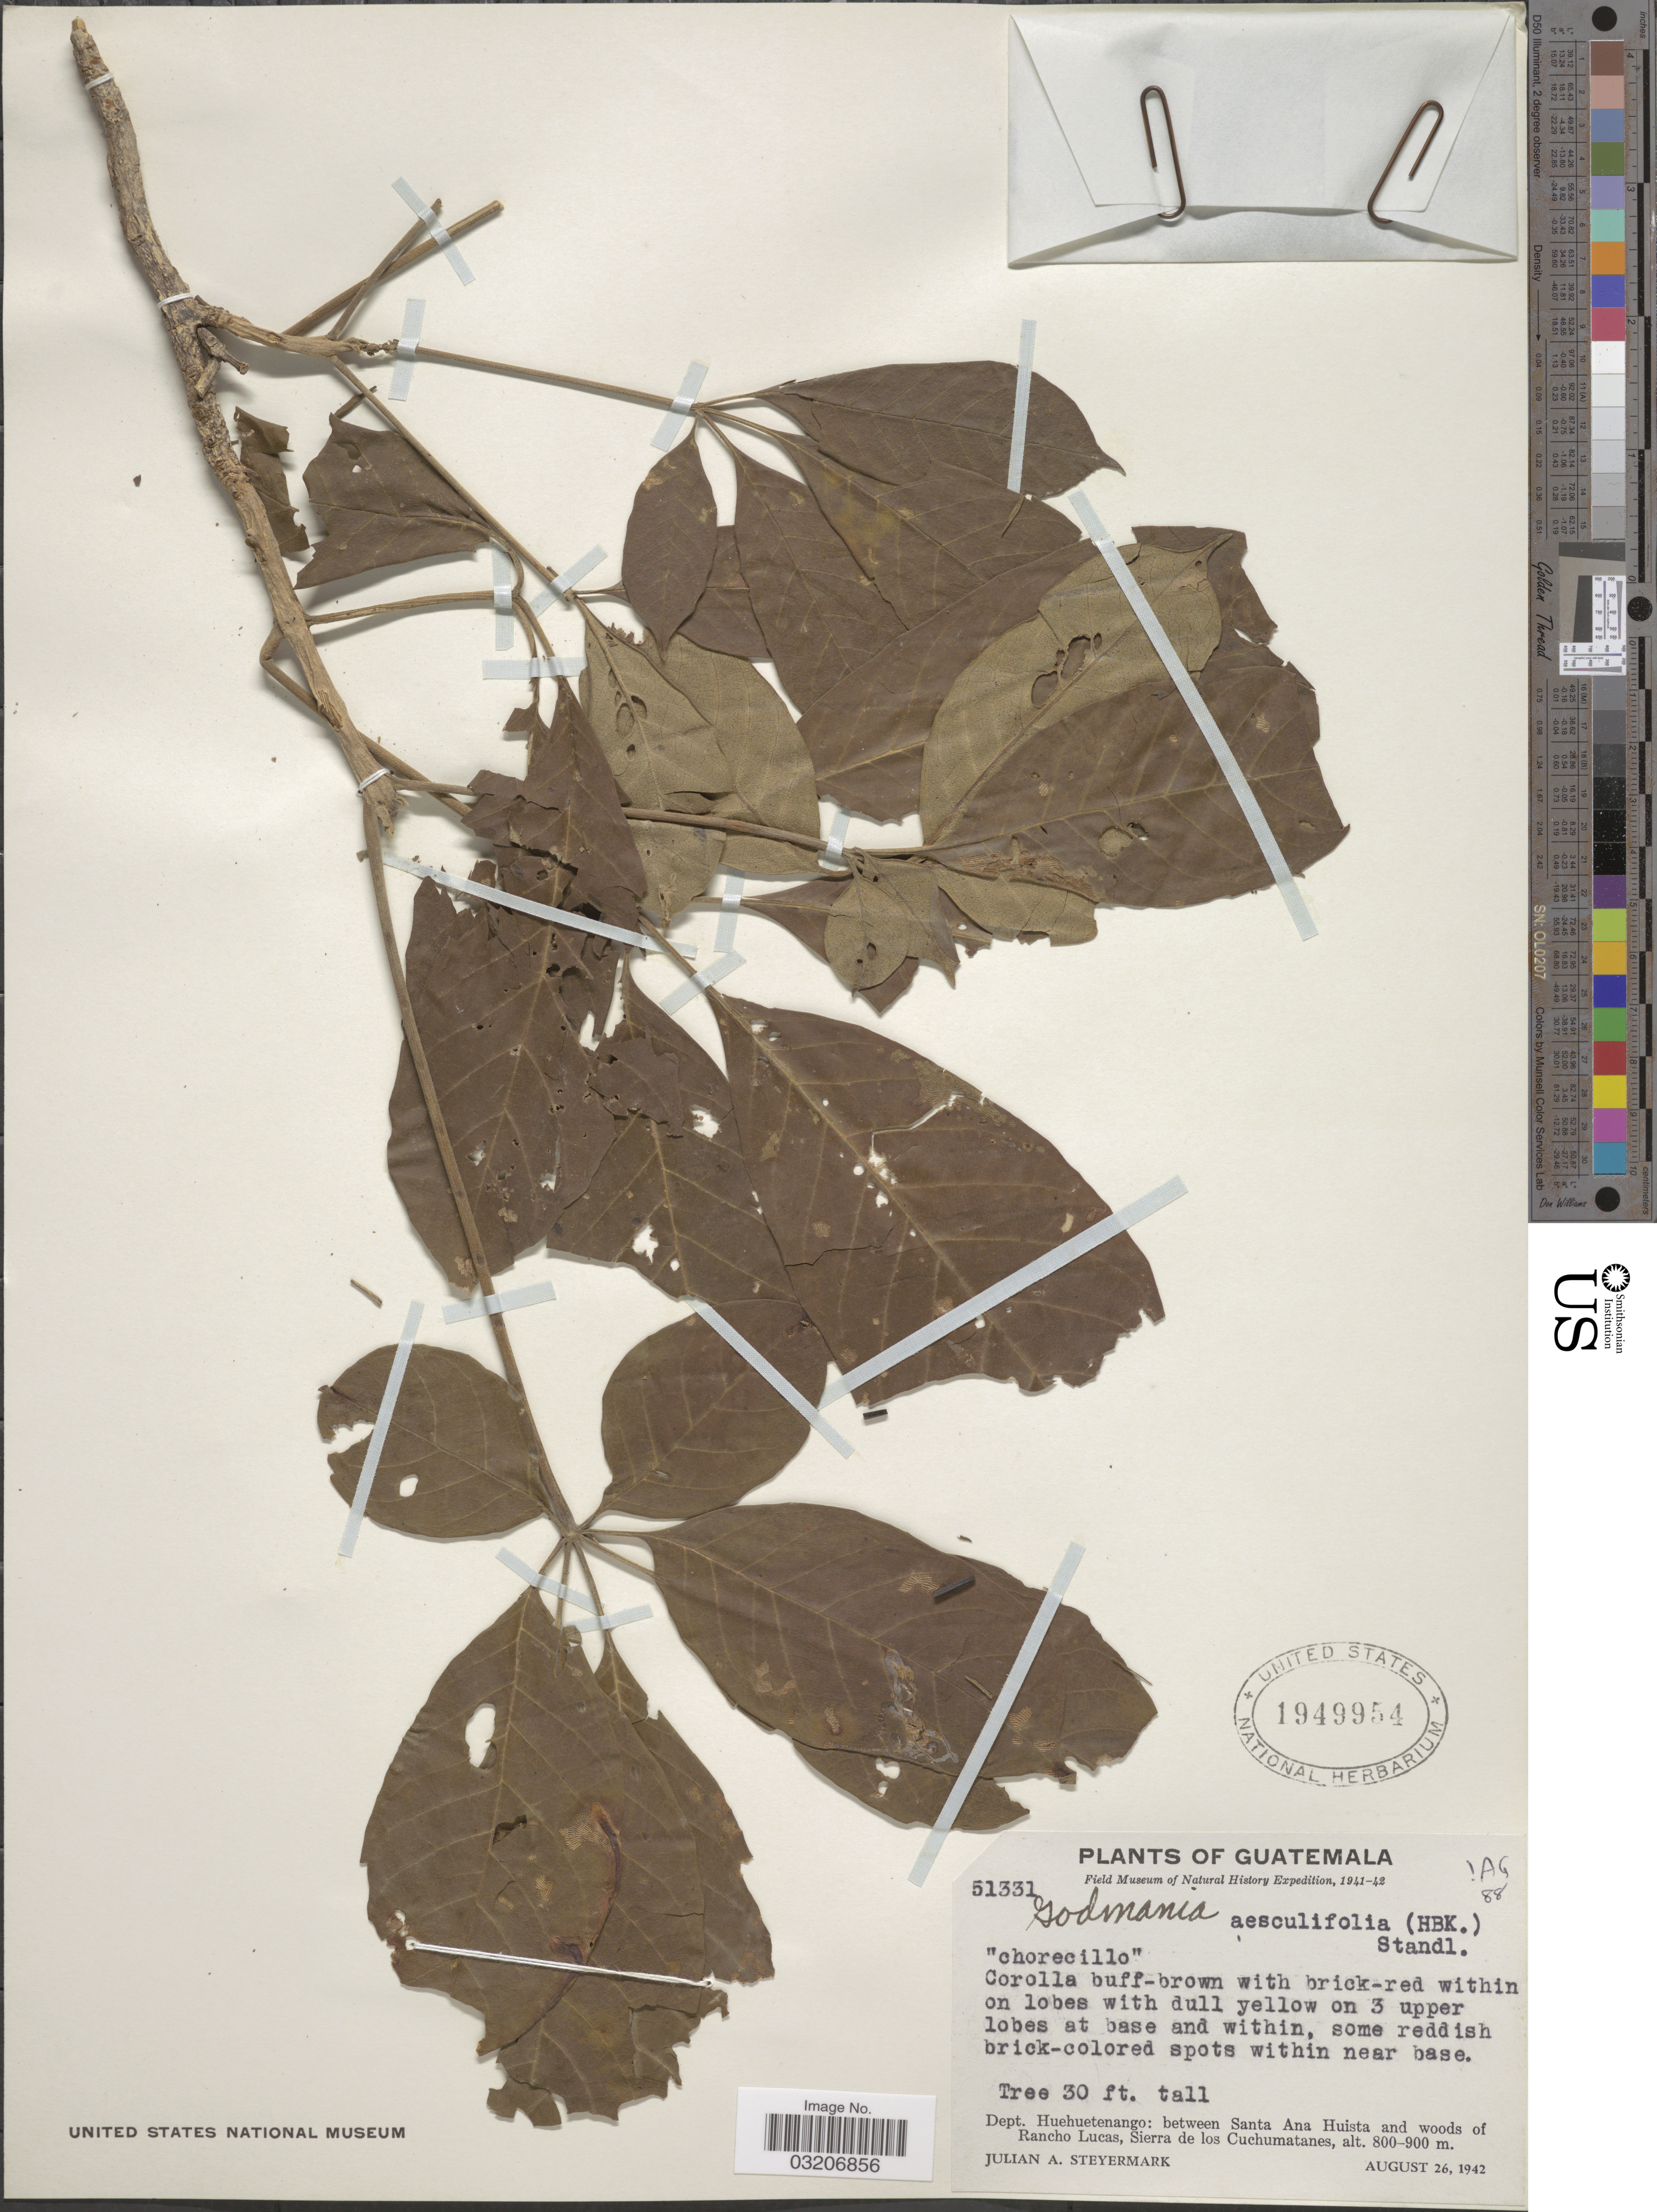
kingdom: Plantae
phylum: Tracheophyta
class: Magnoliopsida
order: Lamiales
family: Bignoniaceae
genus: Godmania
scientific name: Godmania aesculifolia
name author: Standl.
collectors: J. Steyermark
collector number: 51331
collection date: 1942-08-26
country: Guatemala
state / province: Huehuetenango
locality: Dept. Huehuetenango: between Santa Ana Huista and woods of Rancho Lucas, Sierra de los Cuchumatanes.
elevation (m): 800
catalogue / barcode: US 1949954